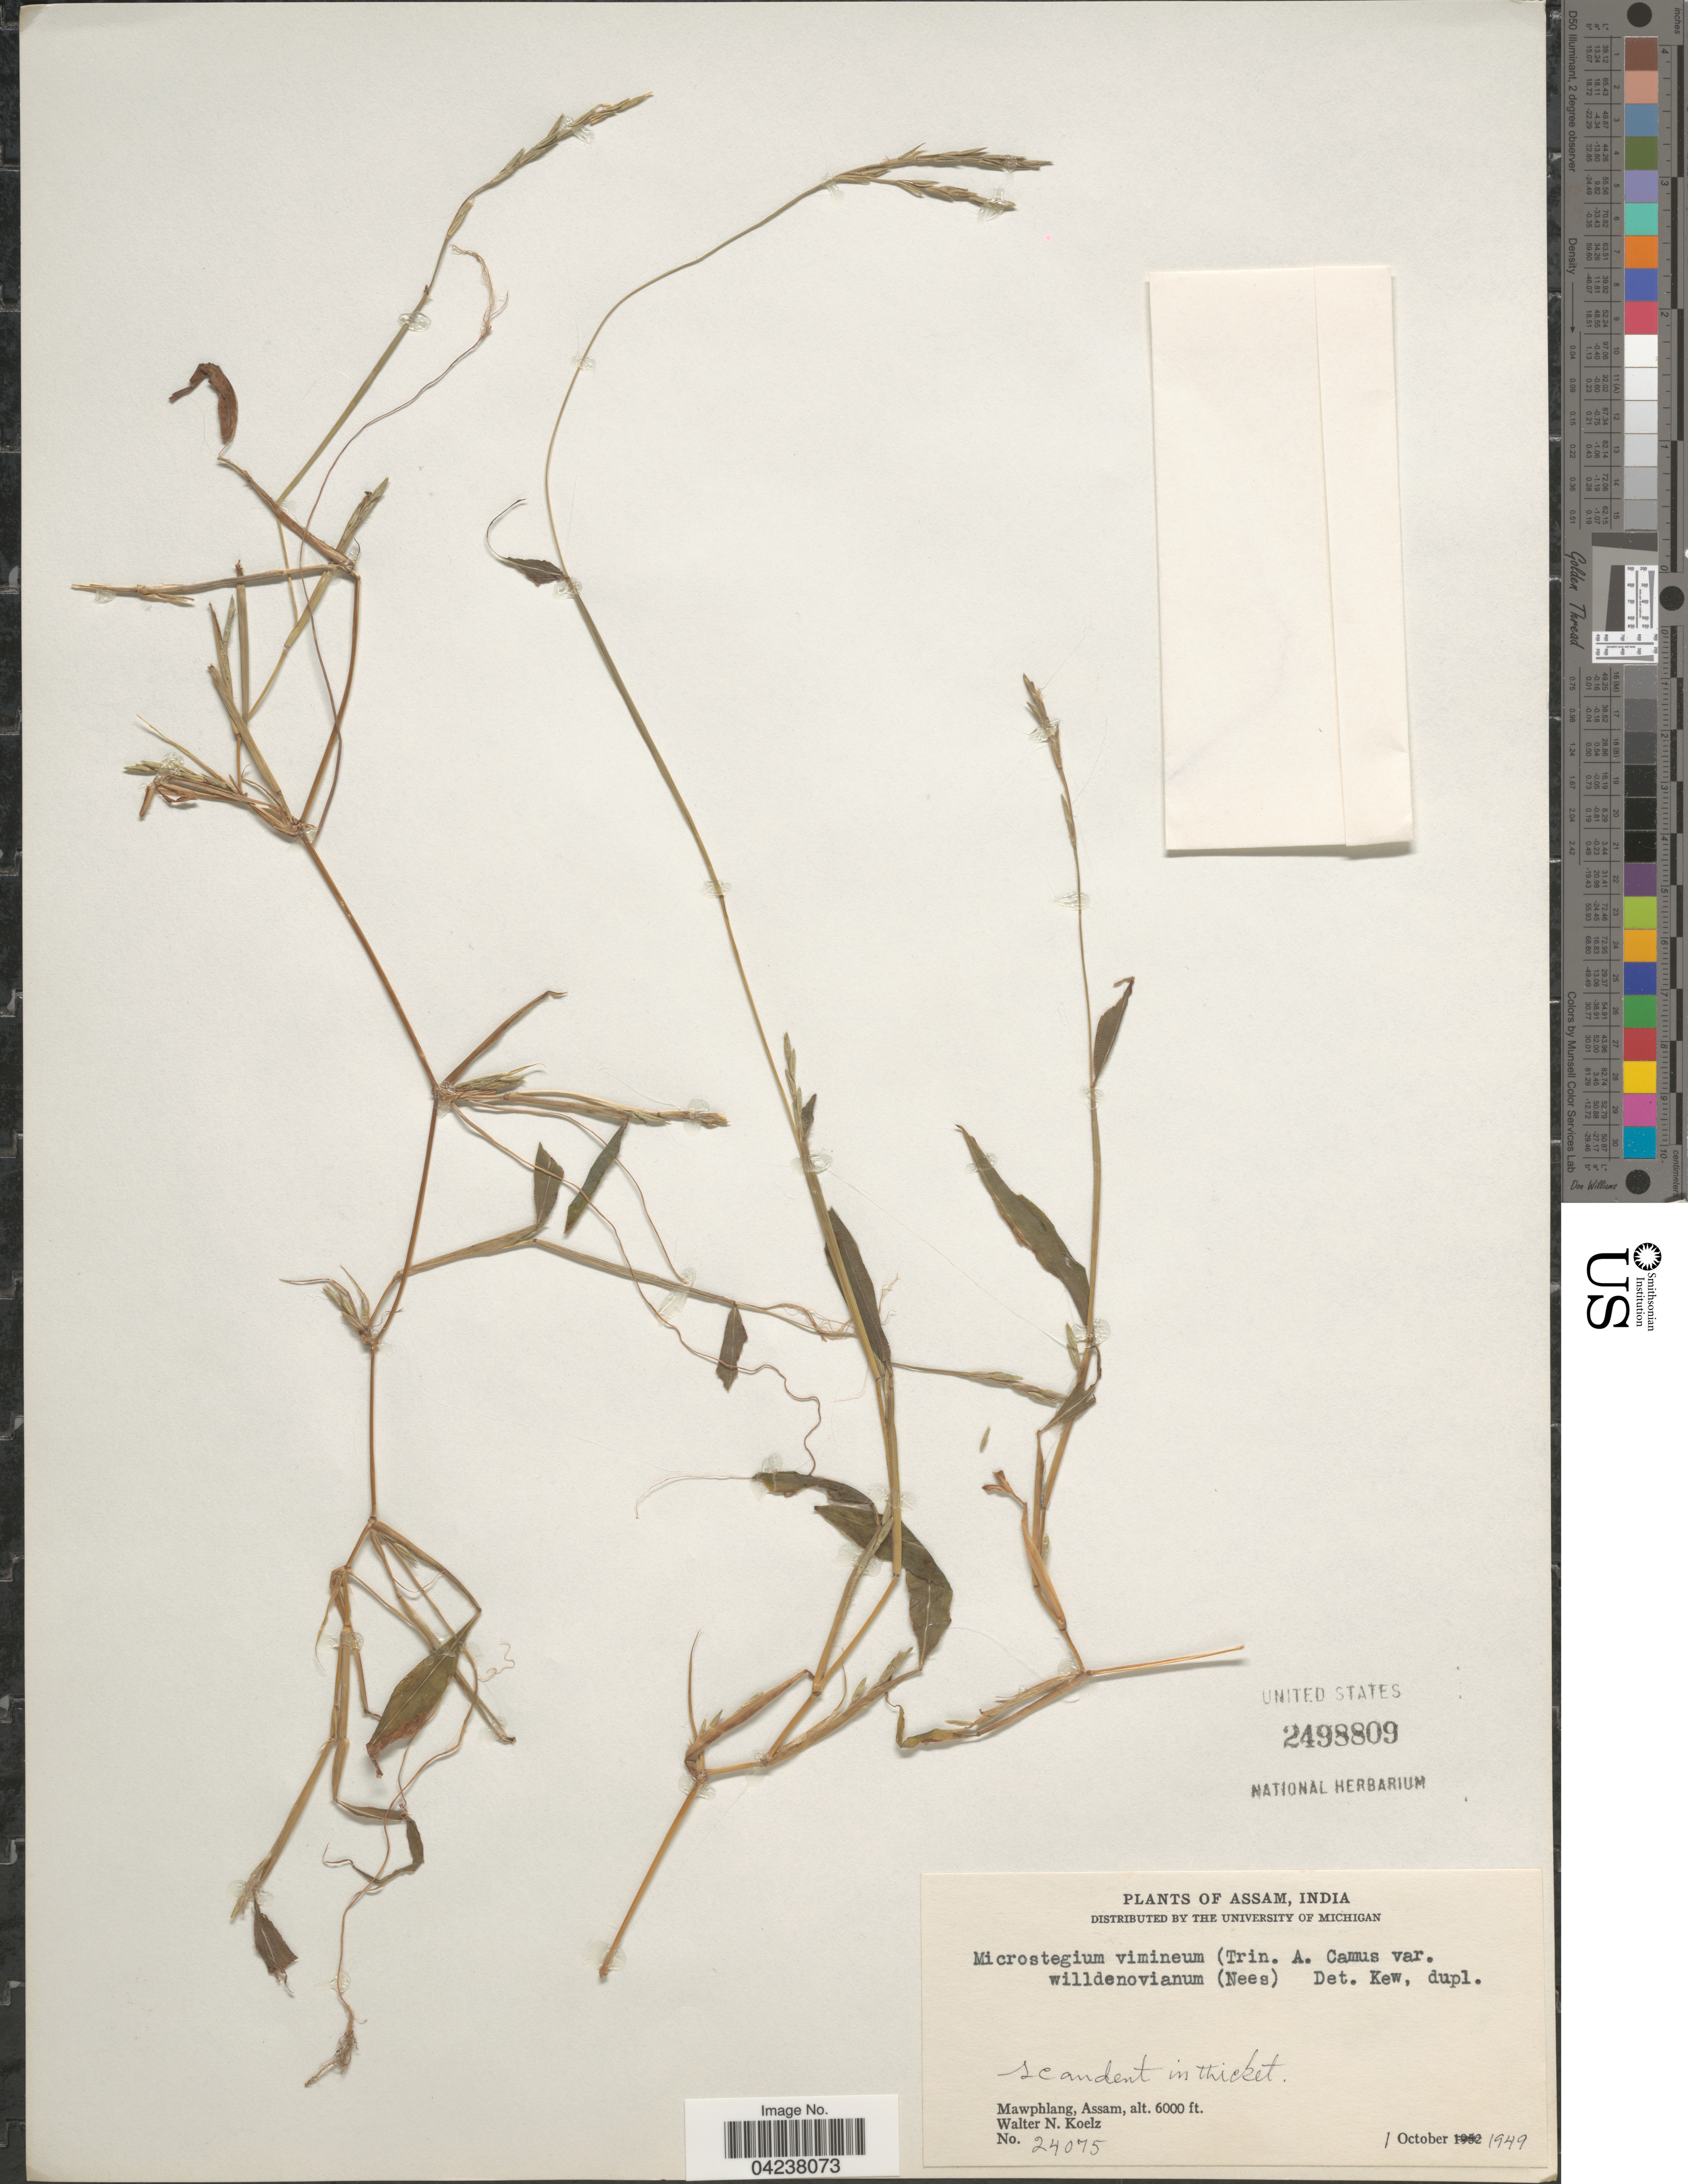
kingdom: Plantae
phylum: Tracheophyta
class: Liliopsida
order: Poales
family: Poaceae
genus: Microstegium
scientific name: Microstegium vimineum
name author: (Trin.) A. Camus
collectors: W. N. Koelz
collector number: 24075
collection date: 1949-10-01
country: India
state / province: Assam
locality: Mawphlang.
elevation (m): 1829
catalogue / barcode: US 2498809